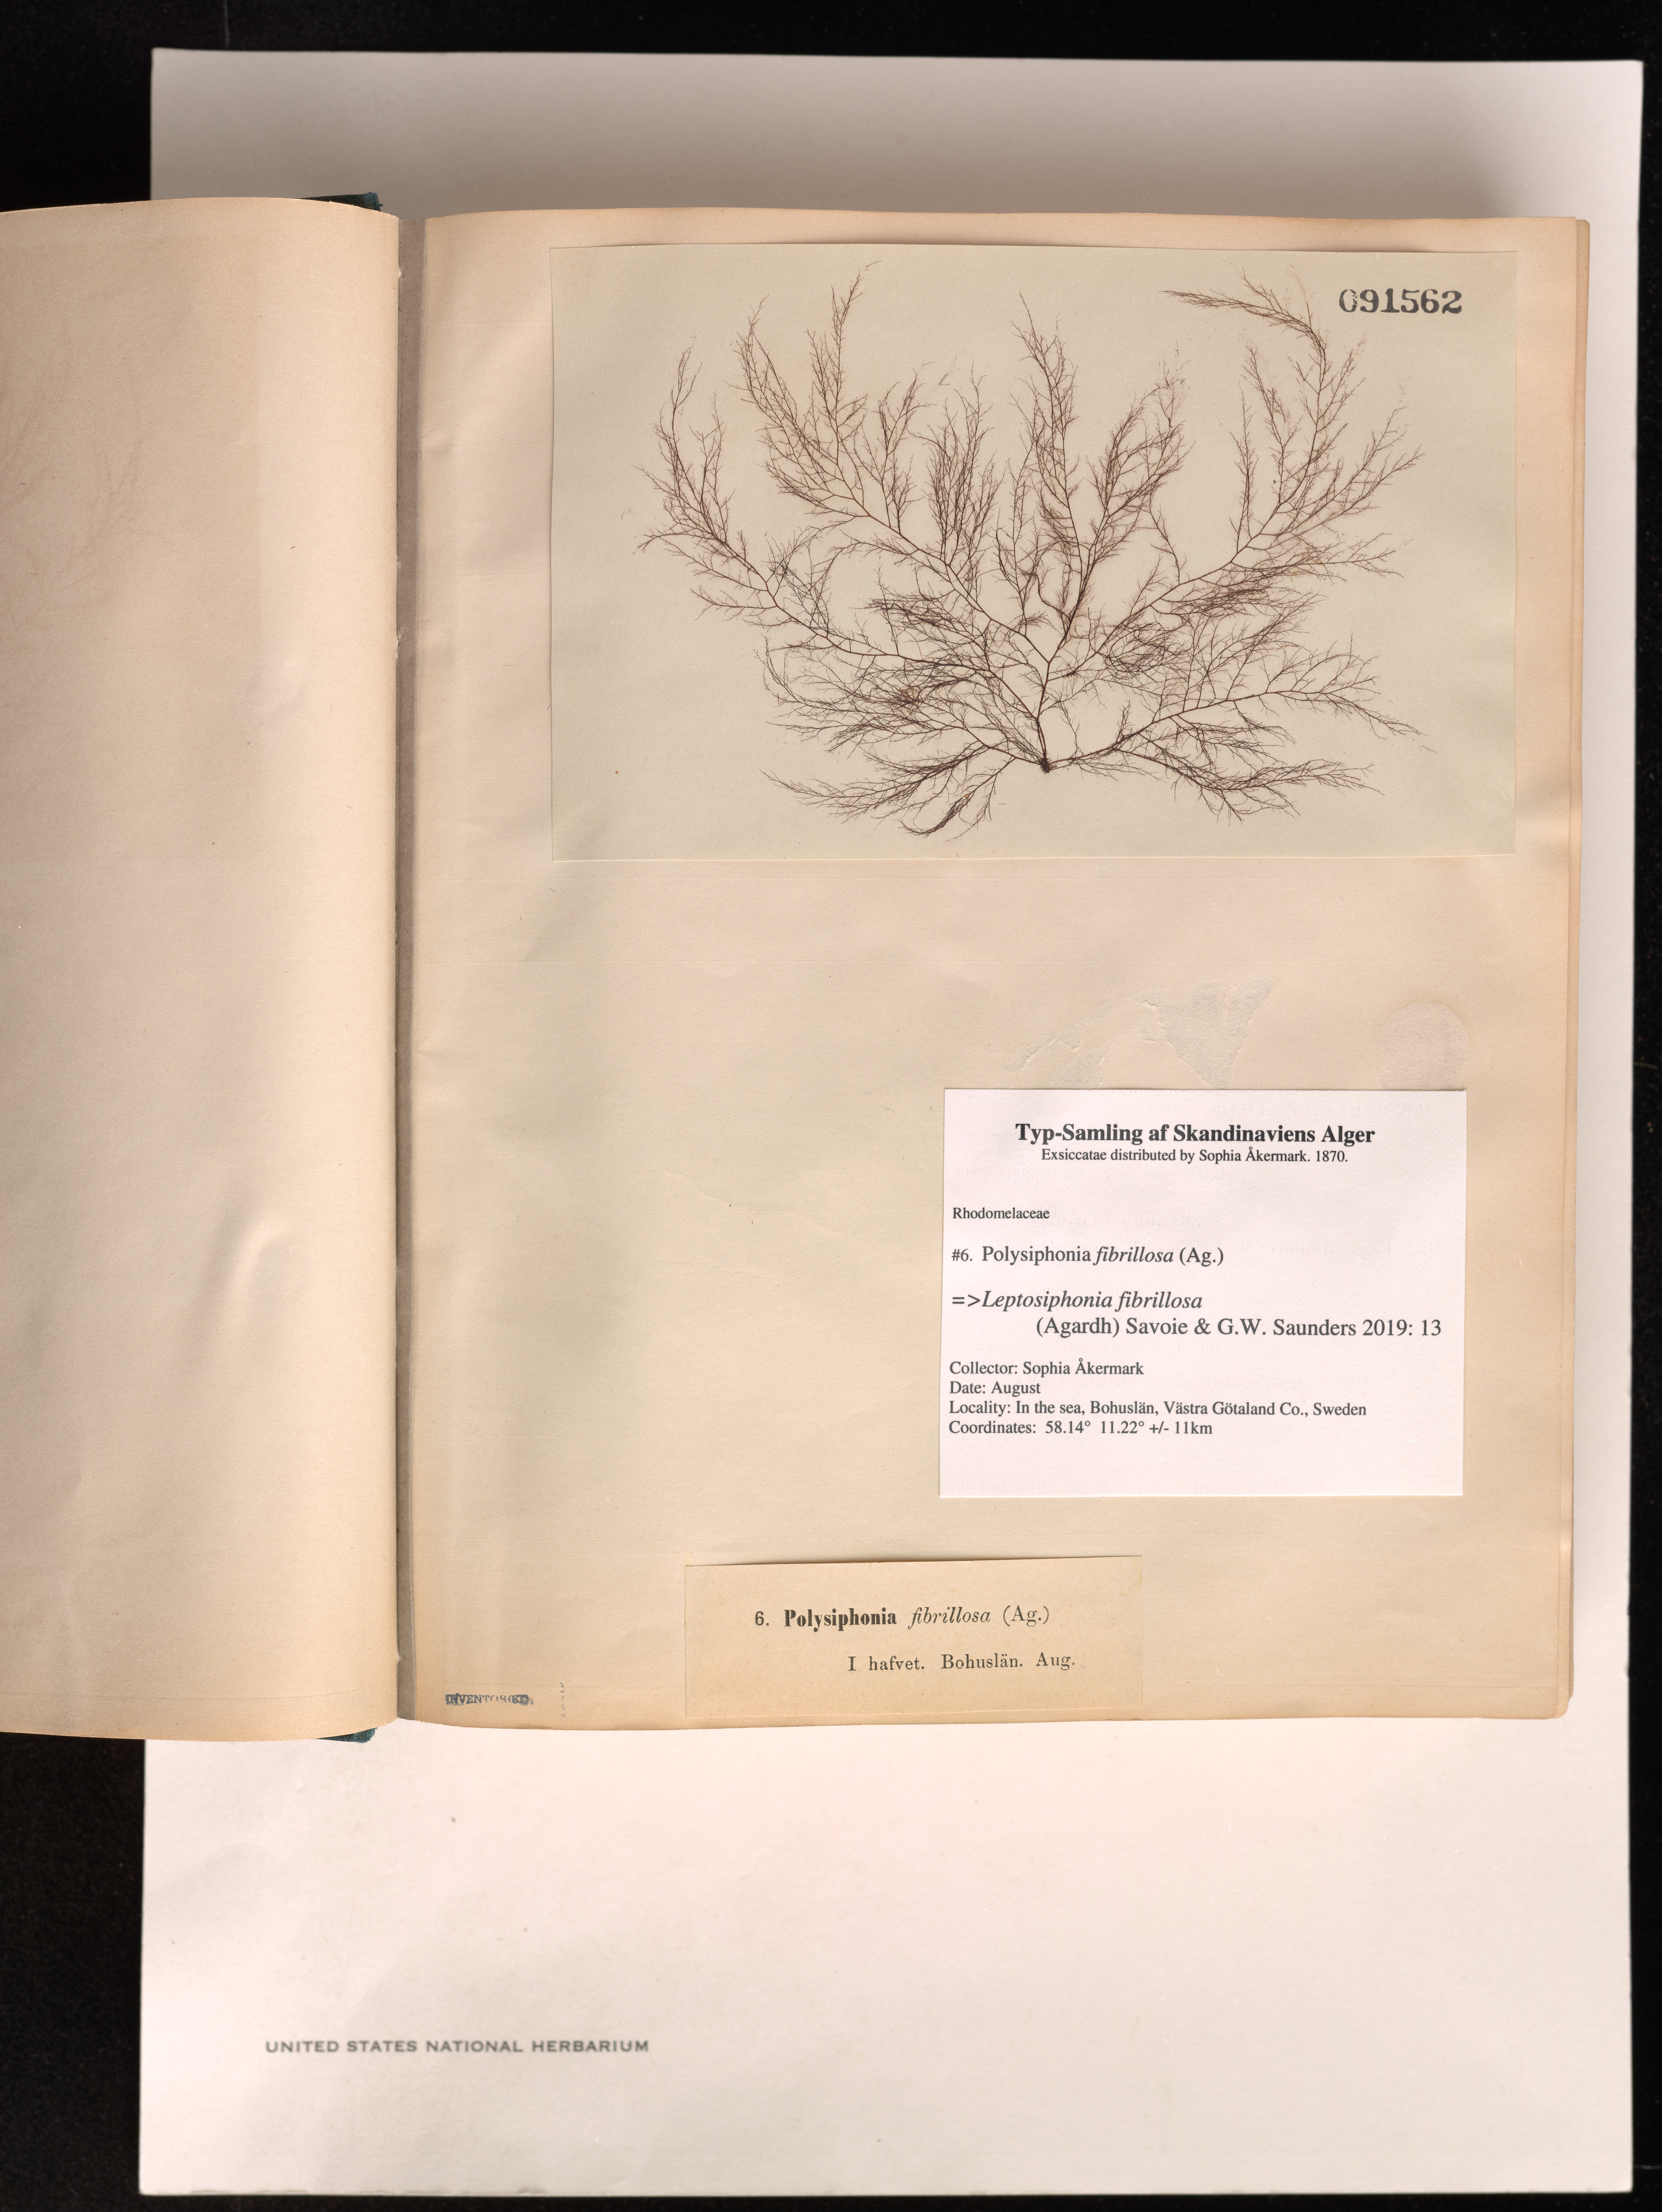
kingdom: Plantae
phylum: Rhodophyta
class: Florideophyceae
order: Ceramiales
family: Rhodomelaceae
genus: Leptosiphonia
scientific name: Leptosiphonia fibrillosa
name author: (C. Agardh) Savoie & G.W. Saunders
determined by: Algae name updating Project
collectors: S. Akermark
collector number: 6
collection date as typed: Aug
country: Sweden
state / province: Västra Götaland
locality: Bohuslan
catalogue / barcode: US 91562